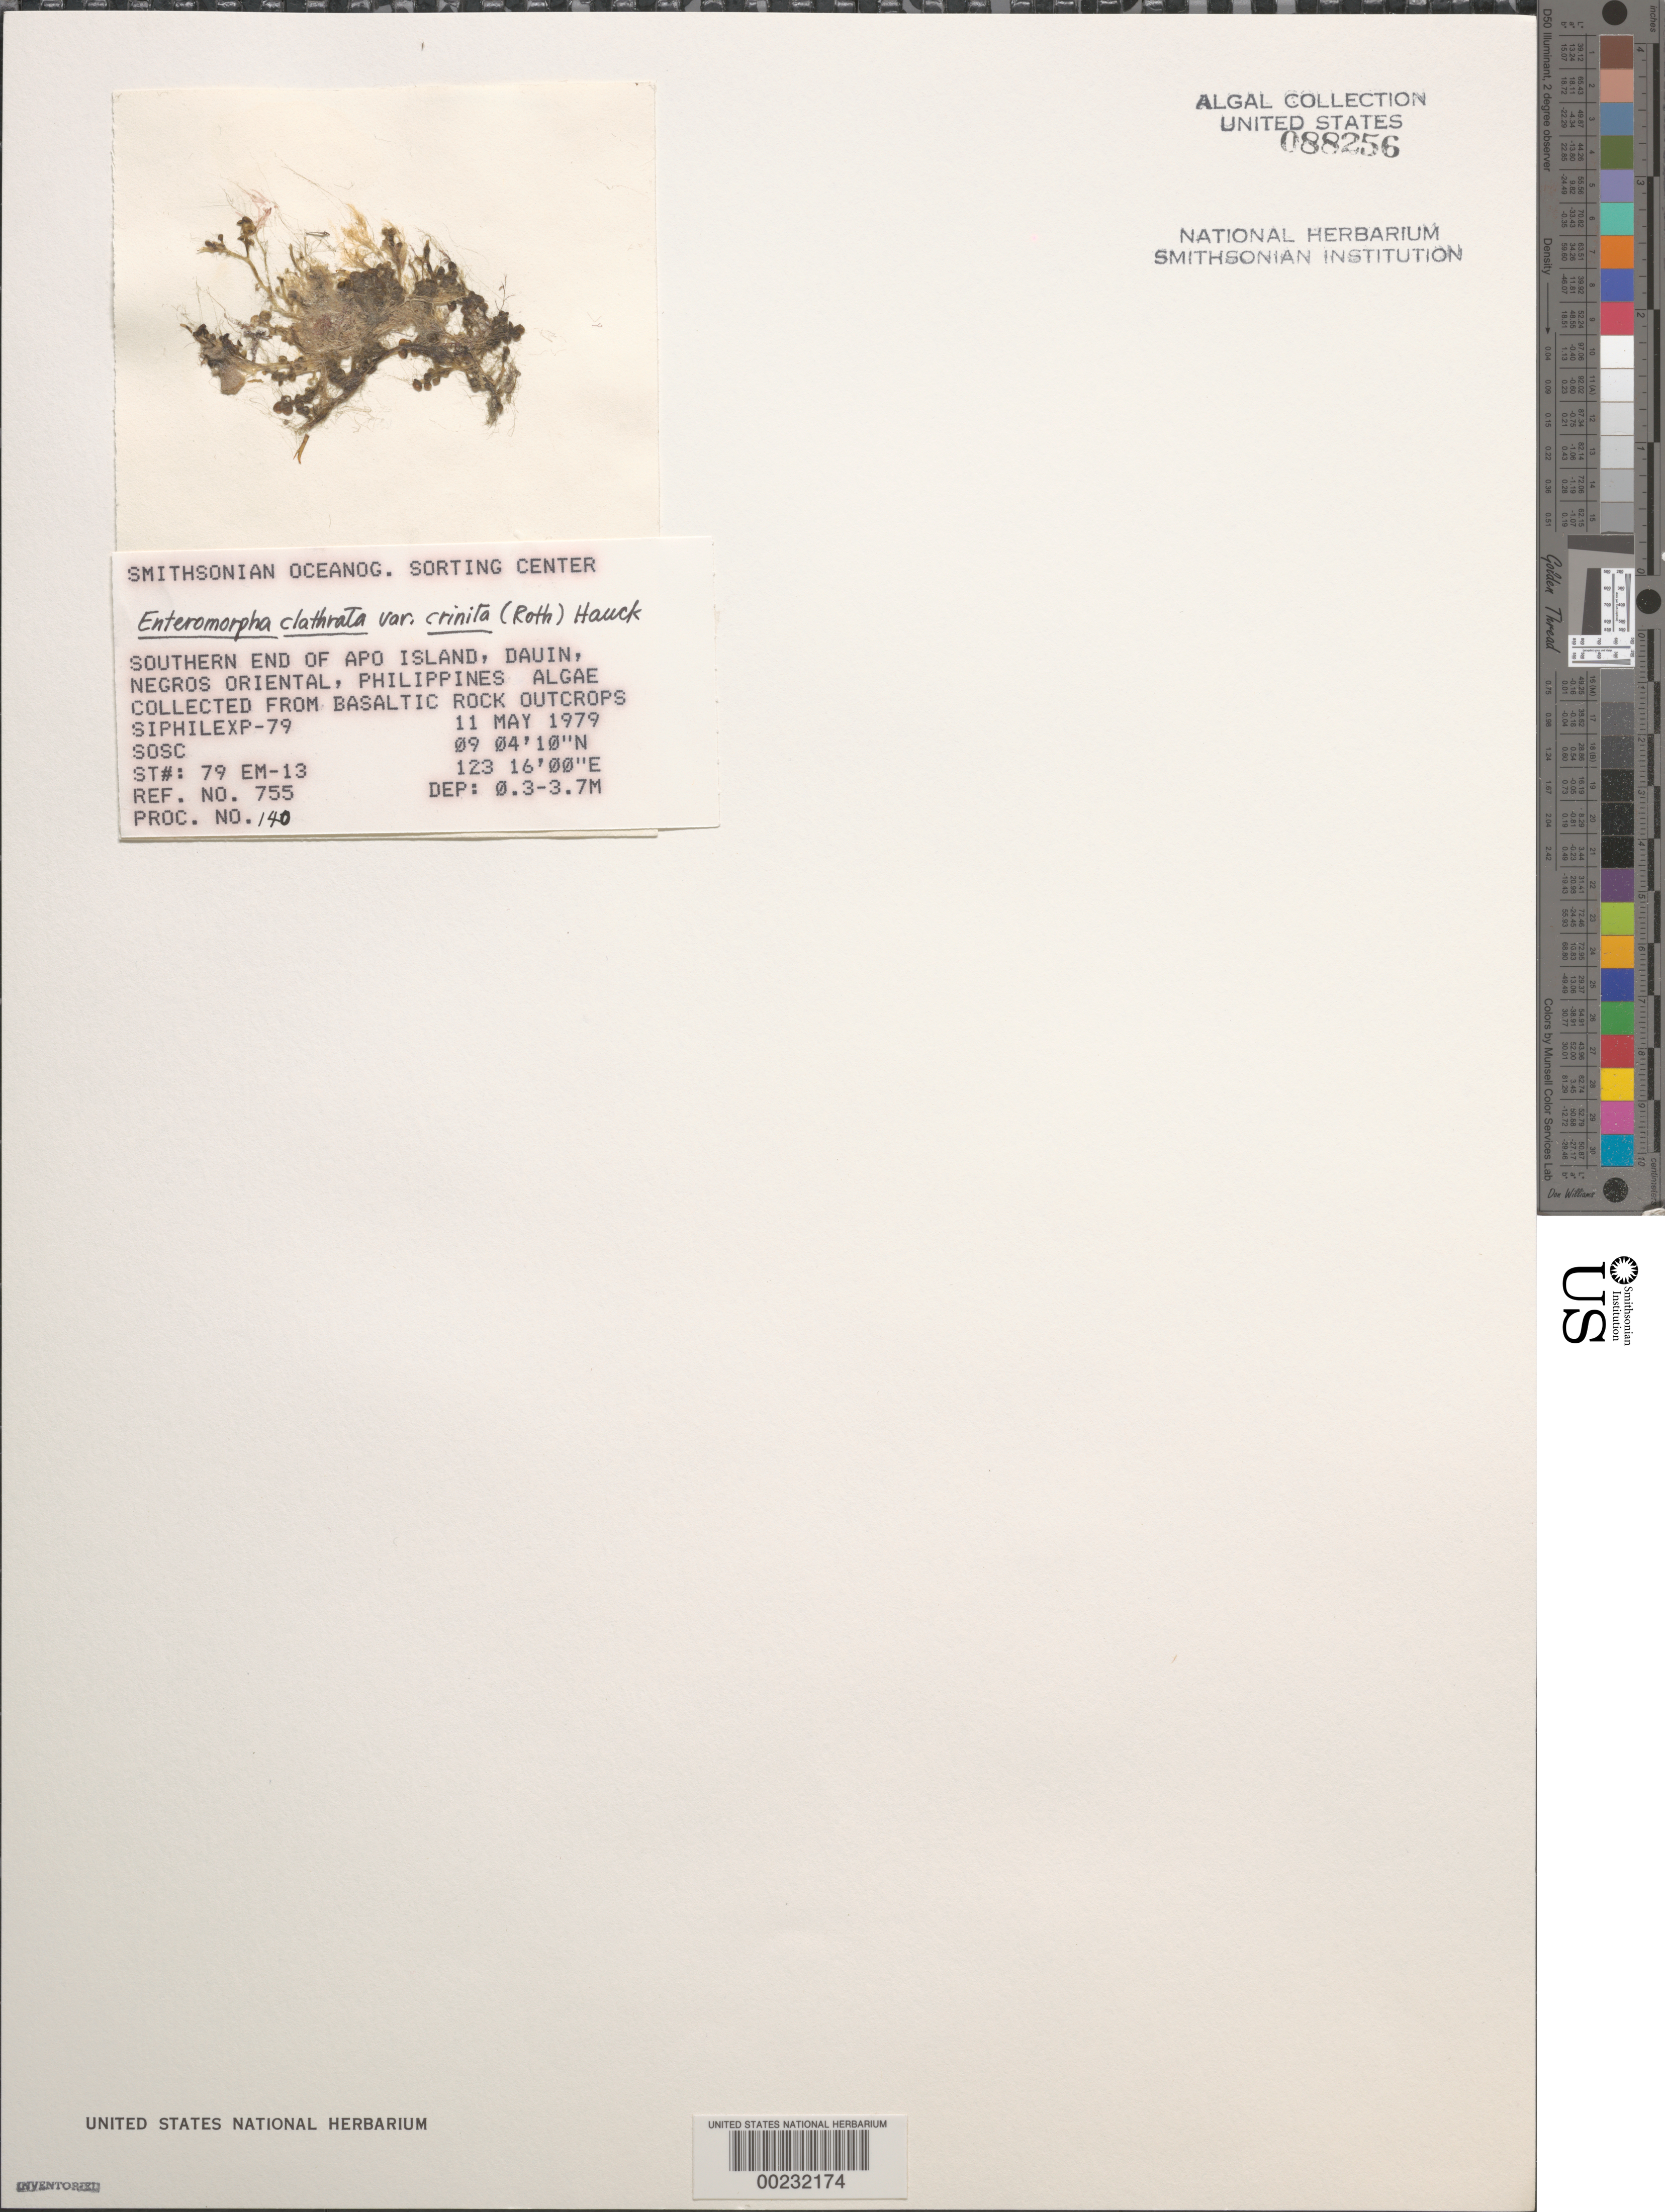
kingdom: Plantae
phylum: Chlorophyta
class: Ulvophyceae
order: Cladophorales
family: Cladophoraceae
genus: Cladophora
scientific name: Cladophora vagabunda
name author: (L.) C. Hoek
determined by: Algae name updating Project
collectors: SOSC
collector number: Station 79 Em-13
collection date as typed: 11 May 1979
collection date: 1979-05-11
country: Philippines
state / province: Central Visayas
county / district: Negros Oriental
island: Negros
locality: Apo Island, Dauin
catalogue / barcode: US 88256